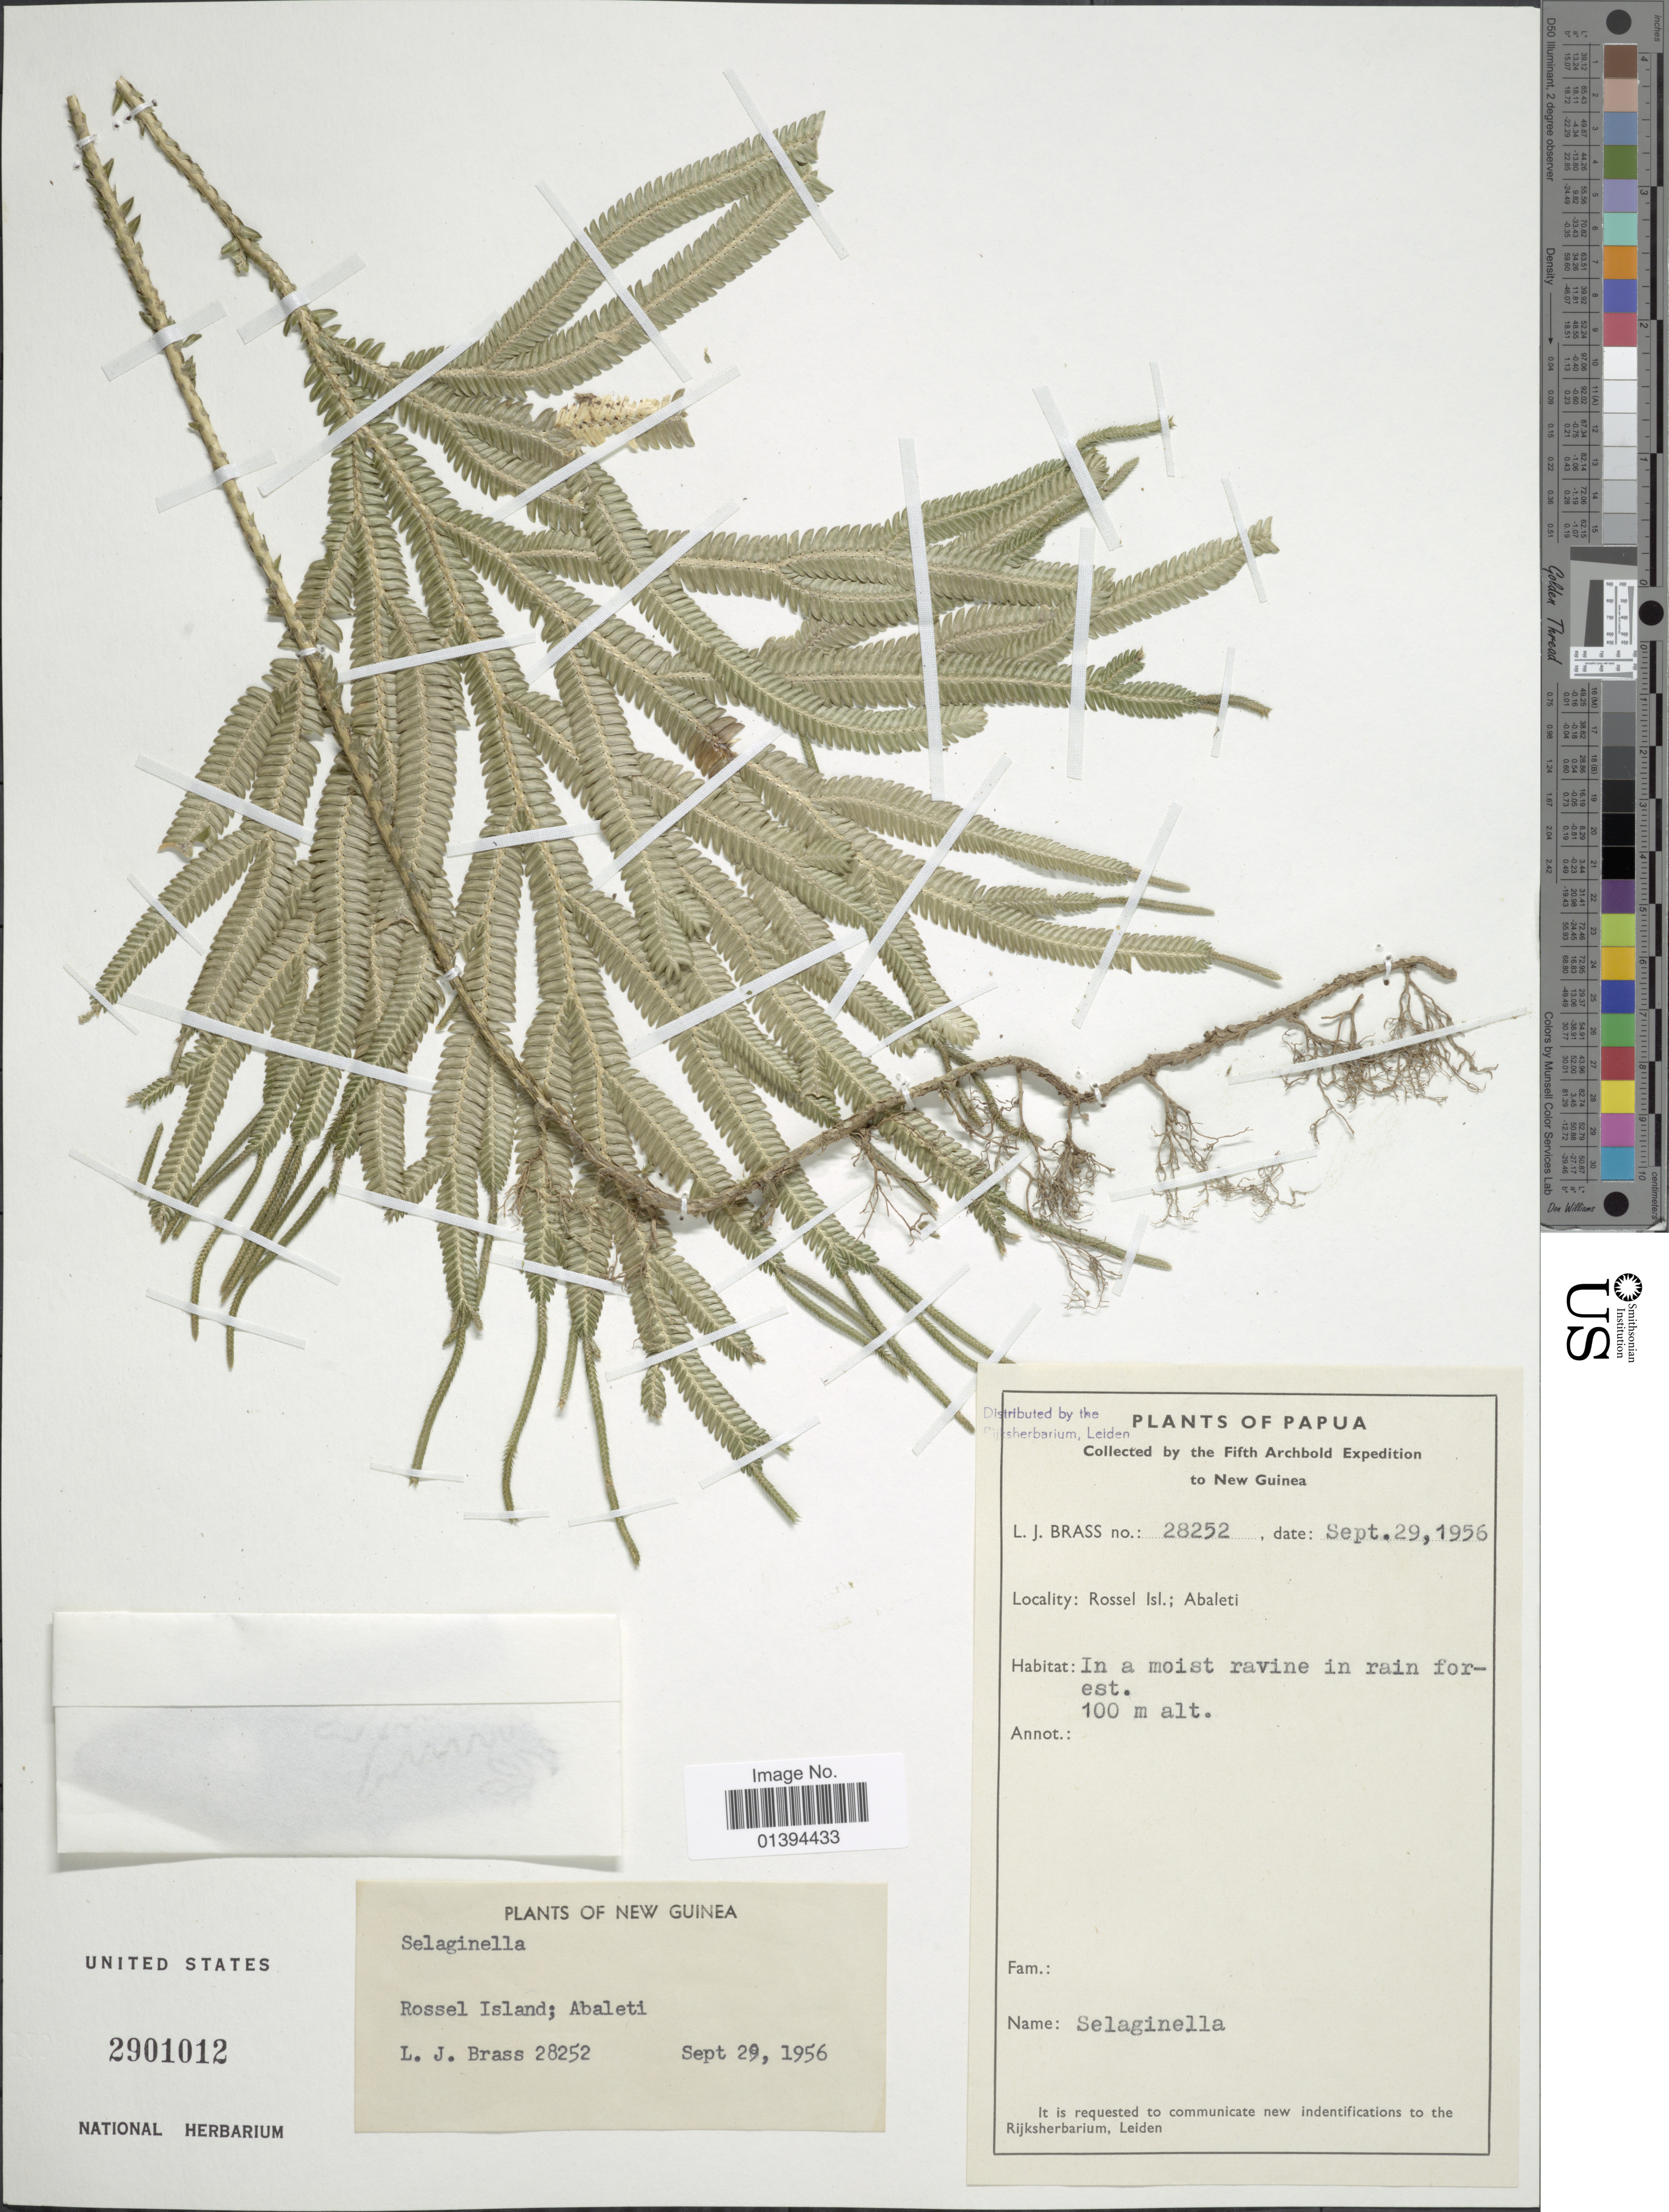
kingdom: Plantae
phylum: Tracheophyta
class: Lycopodiopsida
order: Selaginellales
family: Selaginellaceae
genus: Selaginella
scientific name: Selaginella sp.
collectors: L. J. Brass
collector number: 28252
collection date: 1956-09-29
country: Papua New Guinea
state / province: Milne Bay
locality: Rossel Isl.; Abaleti, in a moist ravine in rain forest, New Guinea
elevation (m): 100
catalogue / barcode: US 2901012